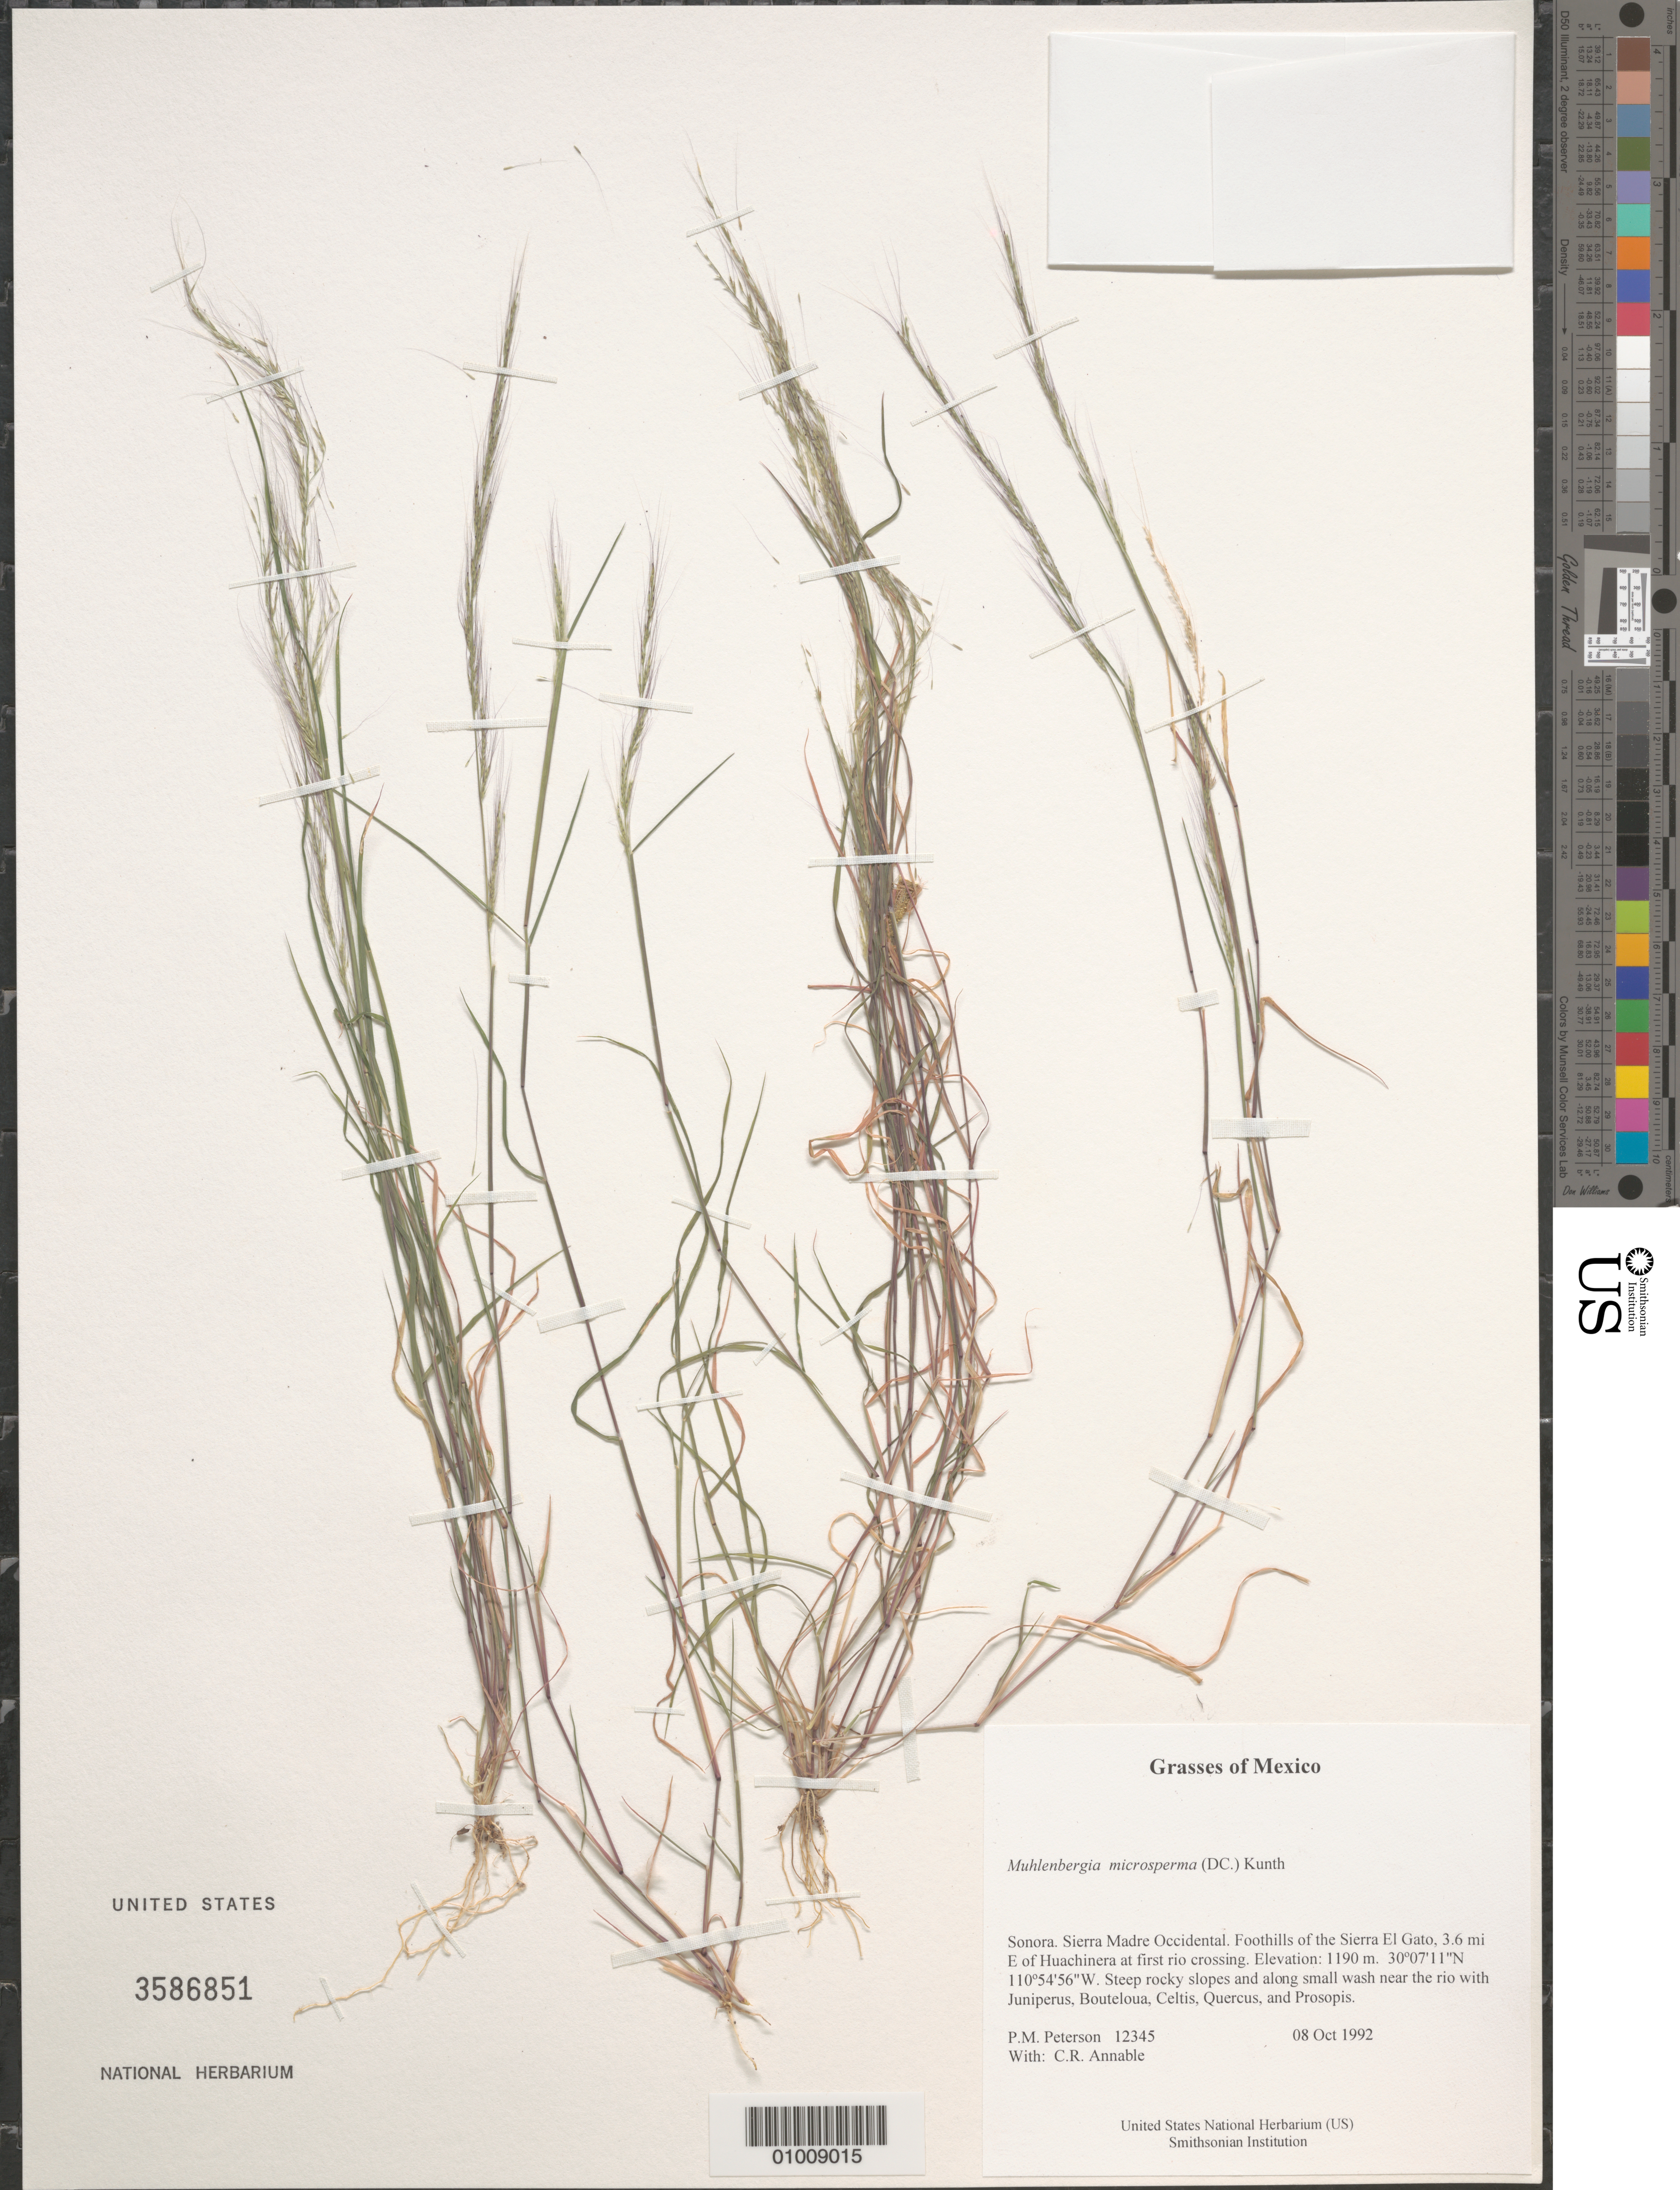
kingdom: Plantae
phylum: Tracheophyta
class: Liliopsida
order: Poales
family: Poaceae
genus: Muhlenbergia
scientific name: Muhlenbergia microsperma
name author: (DC.) Kunth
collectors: P. M. Peterson & C. R. Annable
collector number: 12345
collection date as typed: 08 Oct 1992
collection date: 1992-10-08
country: Mexico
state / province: Sonora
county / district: Sierra Madre Occidental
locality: Foothills of the Sierra El Gato, 3.6 mi E of Huachinera at first rio crossing.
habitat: Steep rocky slopes and along small wash near the rio with Juniperus, Bouteloua, Celtis, Quercus, and Prosopis.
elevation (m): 1190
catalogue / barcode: US 3586851